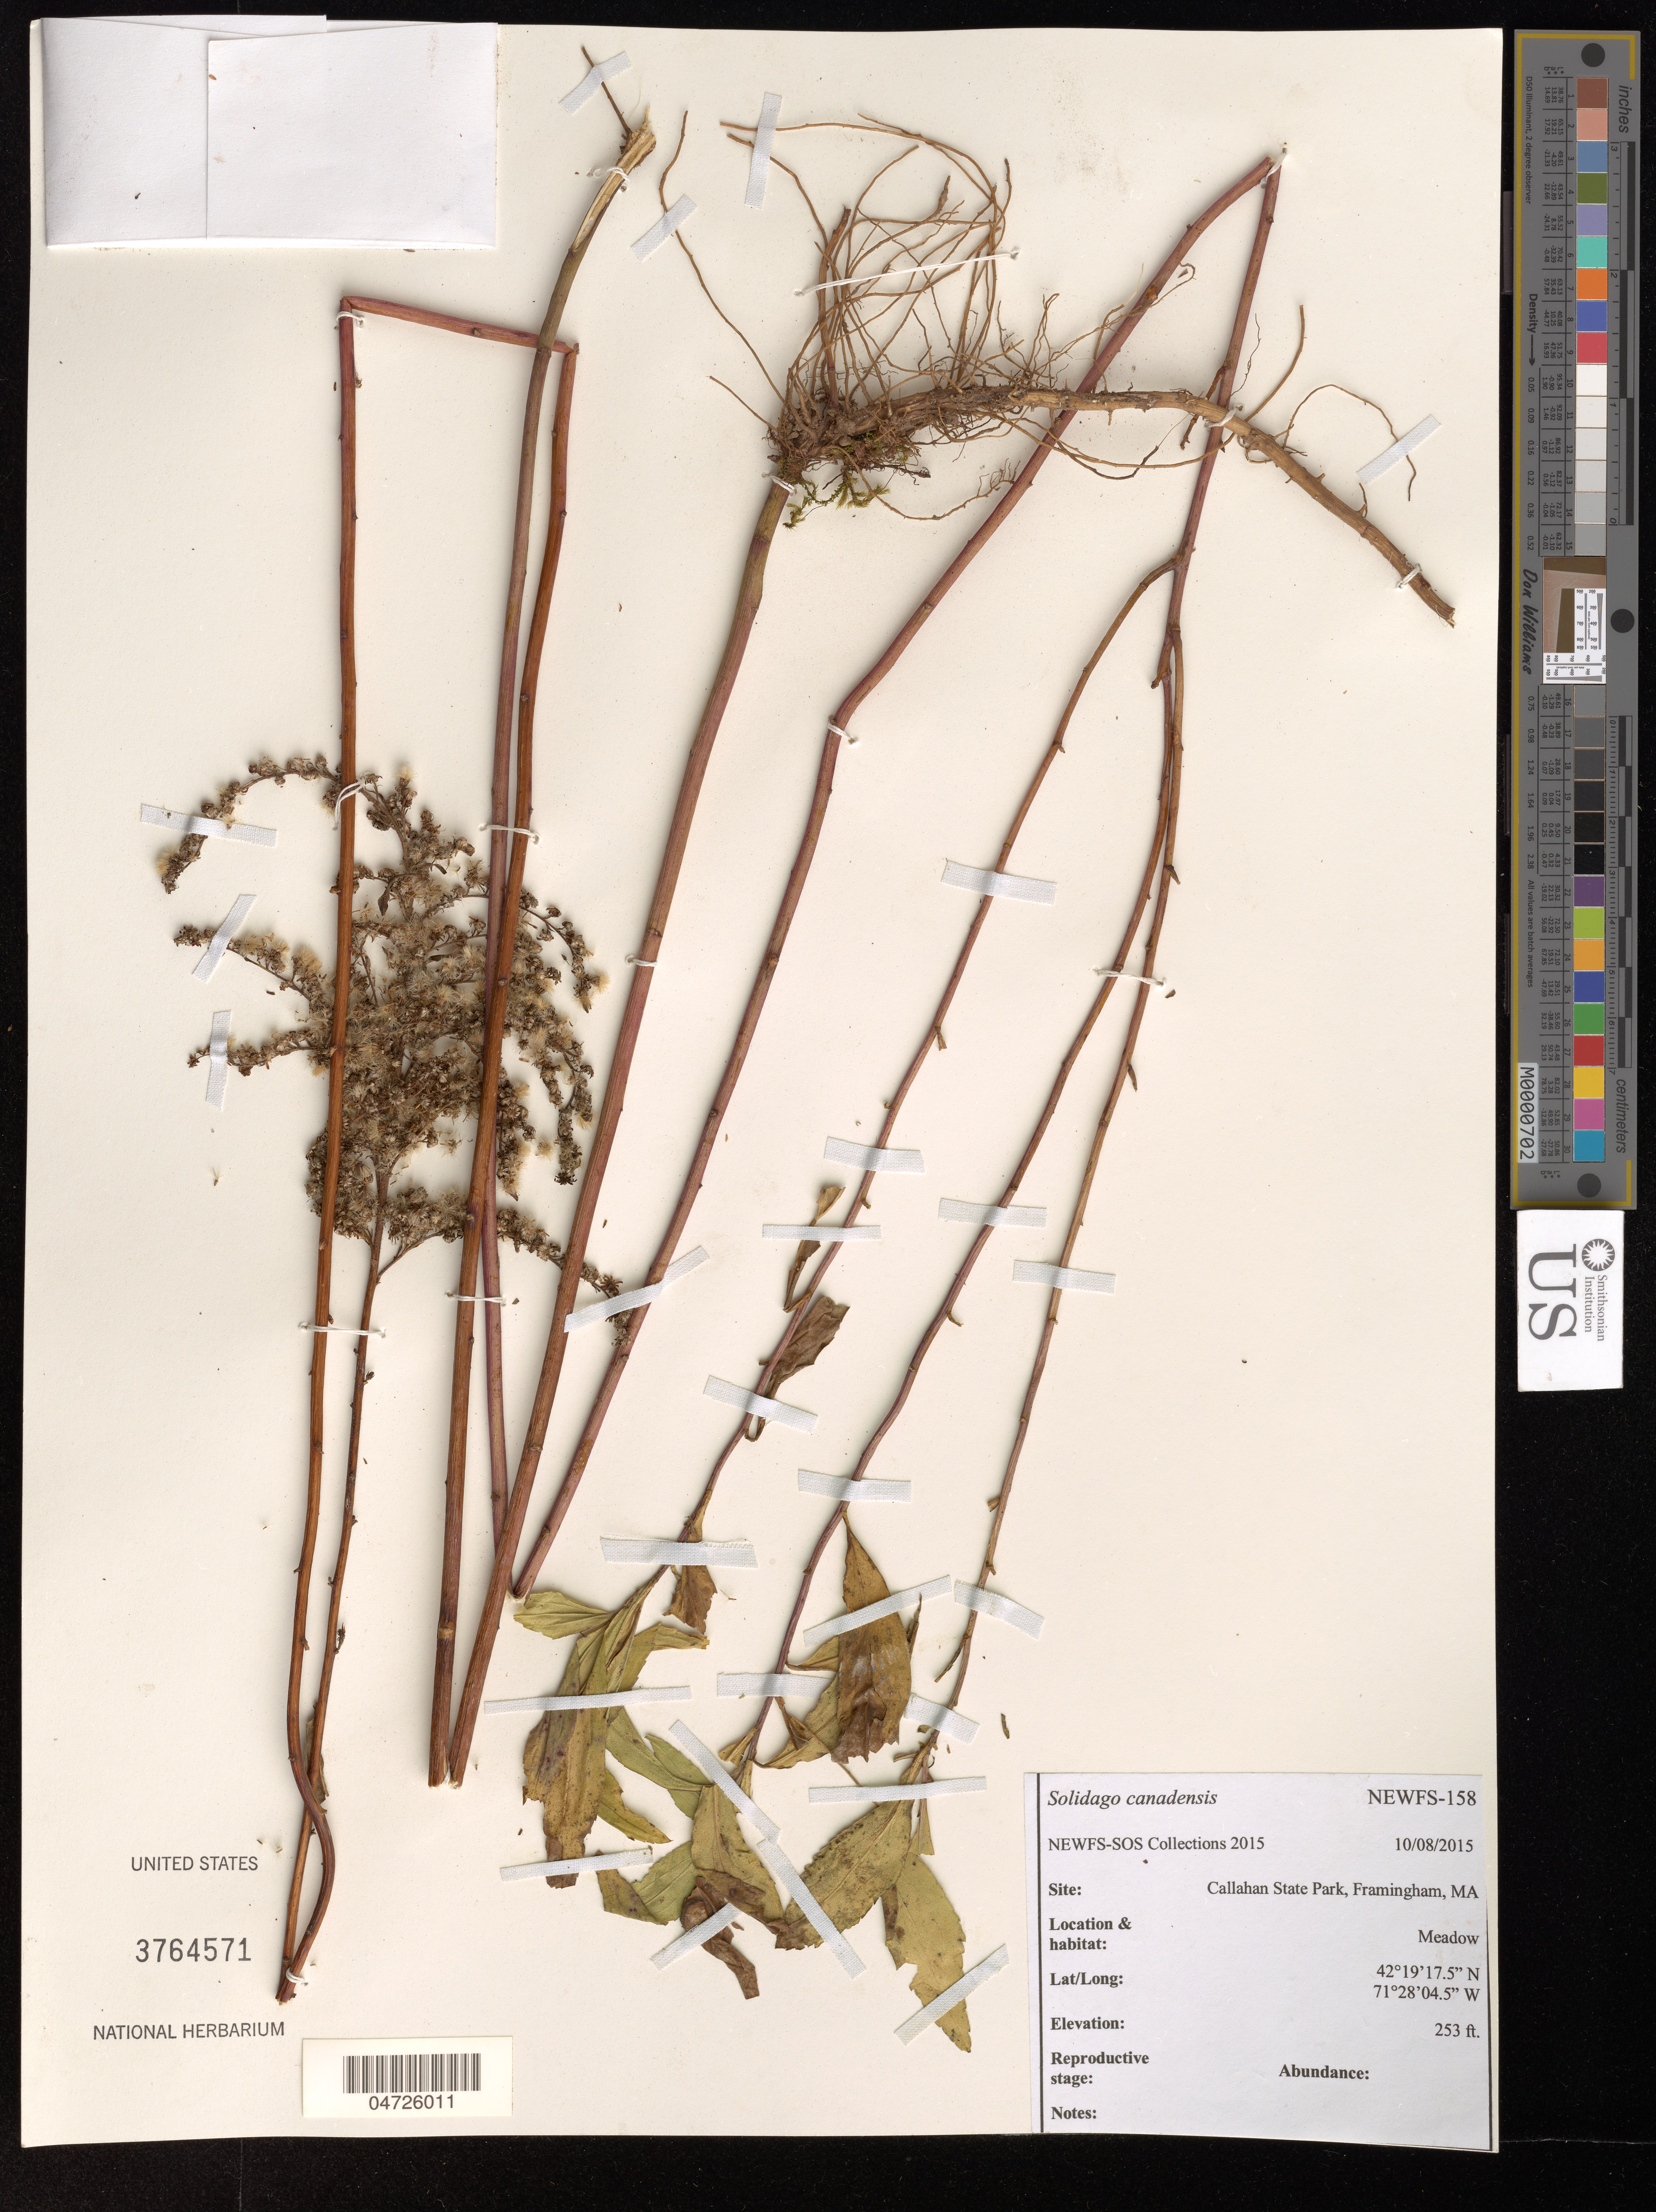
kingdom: Plantae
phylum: Tracheophyta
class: Magnoliopsida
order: Asterales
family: Asteraceae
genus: Solidago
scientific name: Solidago canadensis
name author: L.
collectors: NEWFS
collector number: NEWFS-158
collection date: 2015-10-08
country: United States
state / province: Massachusetts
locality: Callahan State Park, Framingham.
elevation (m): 77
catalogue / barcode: US 3764571